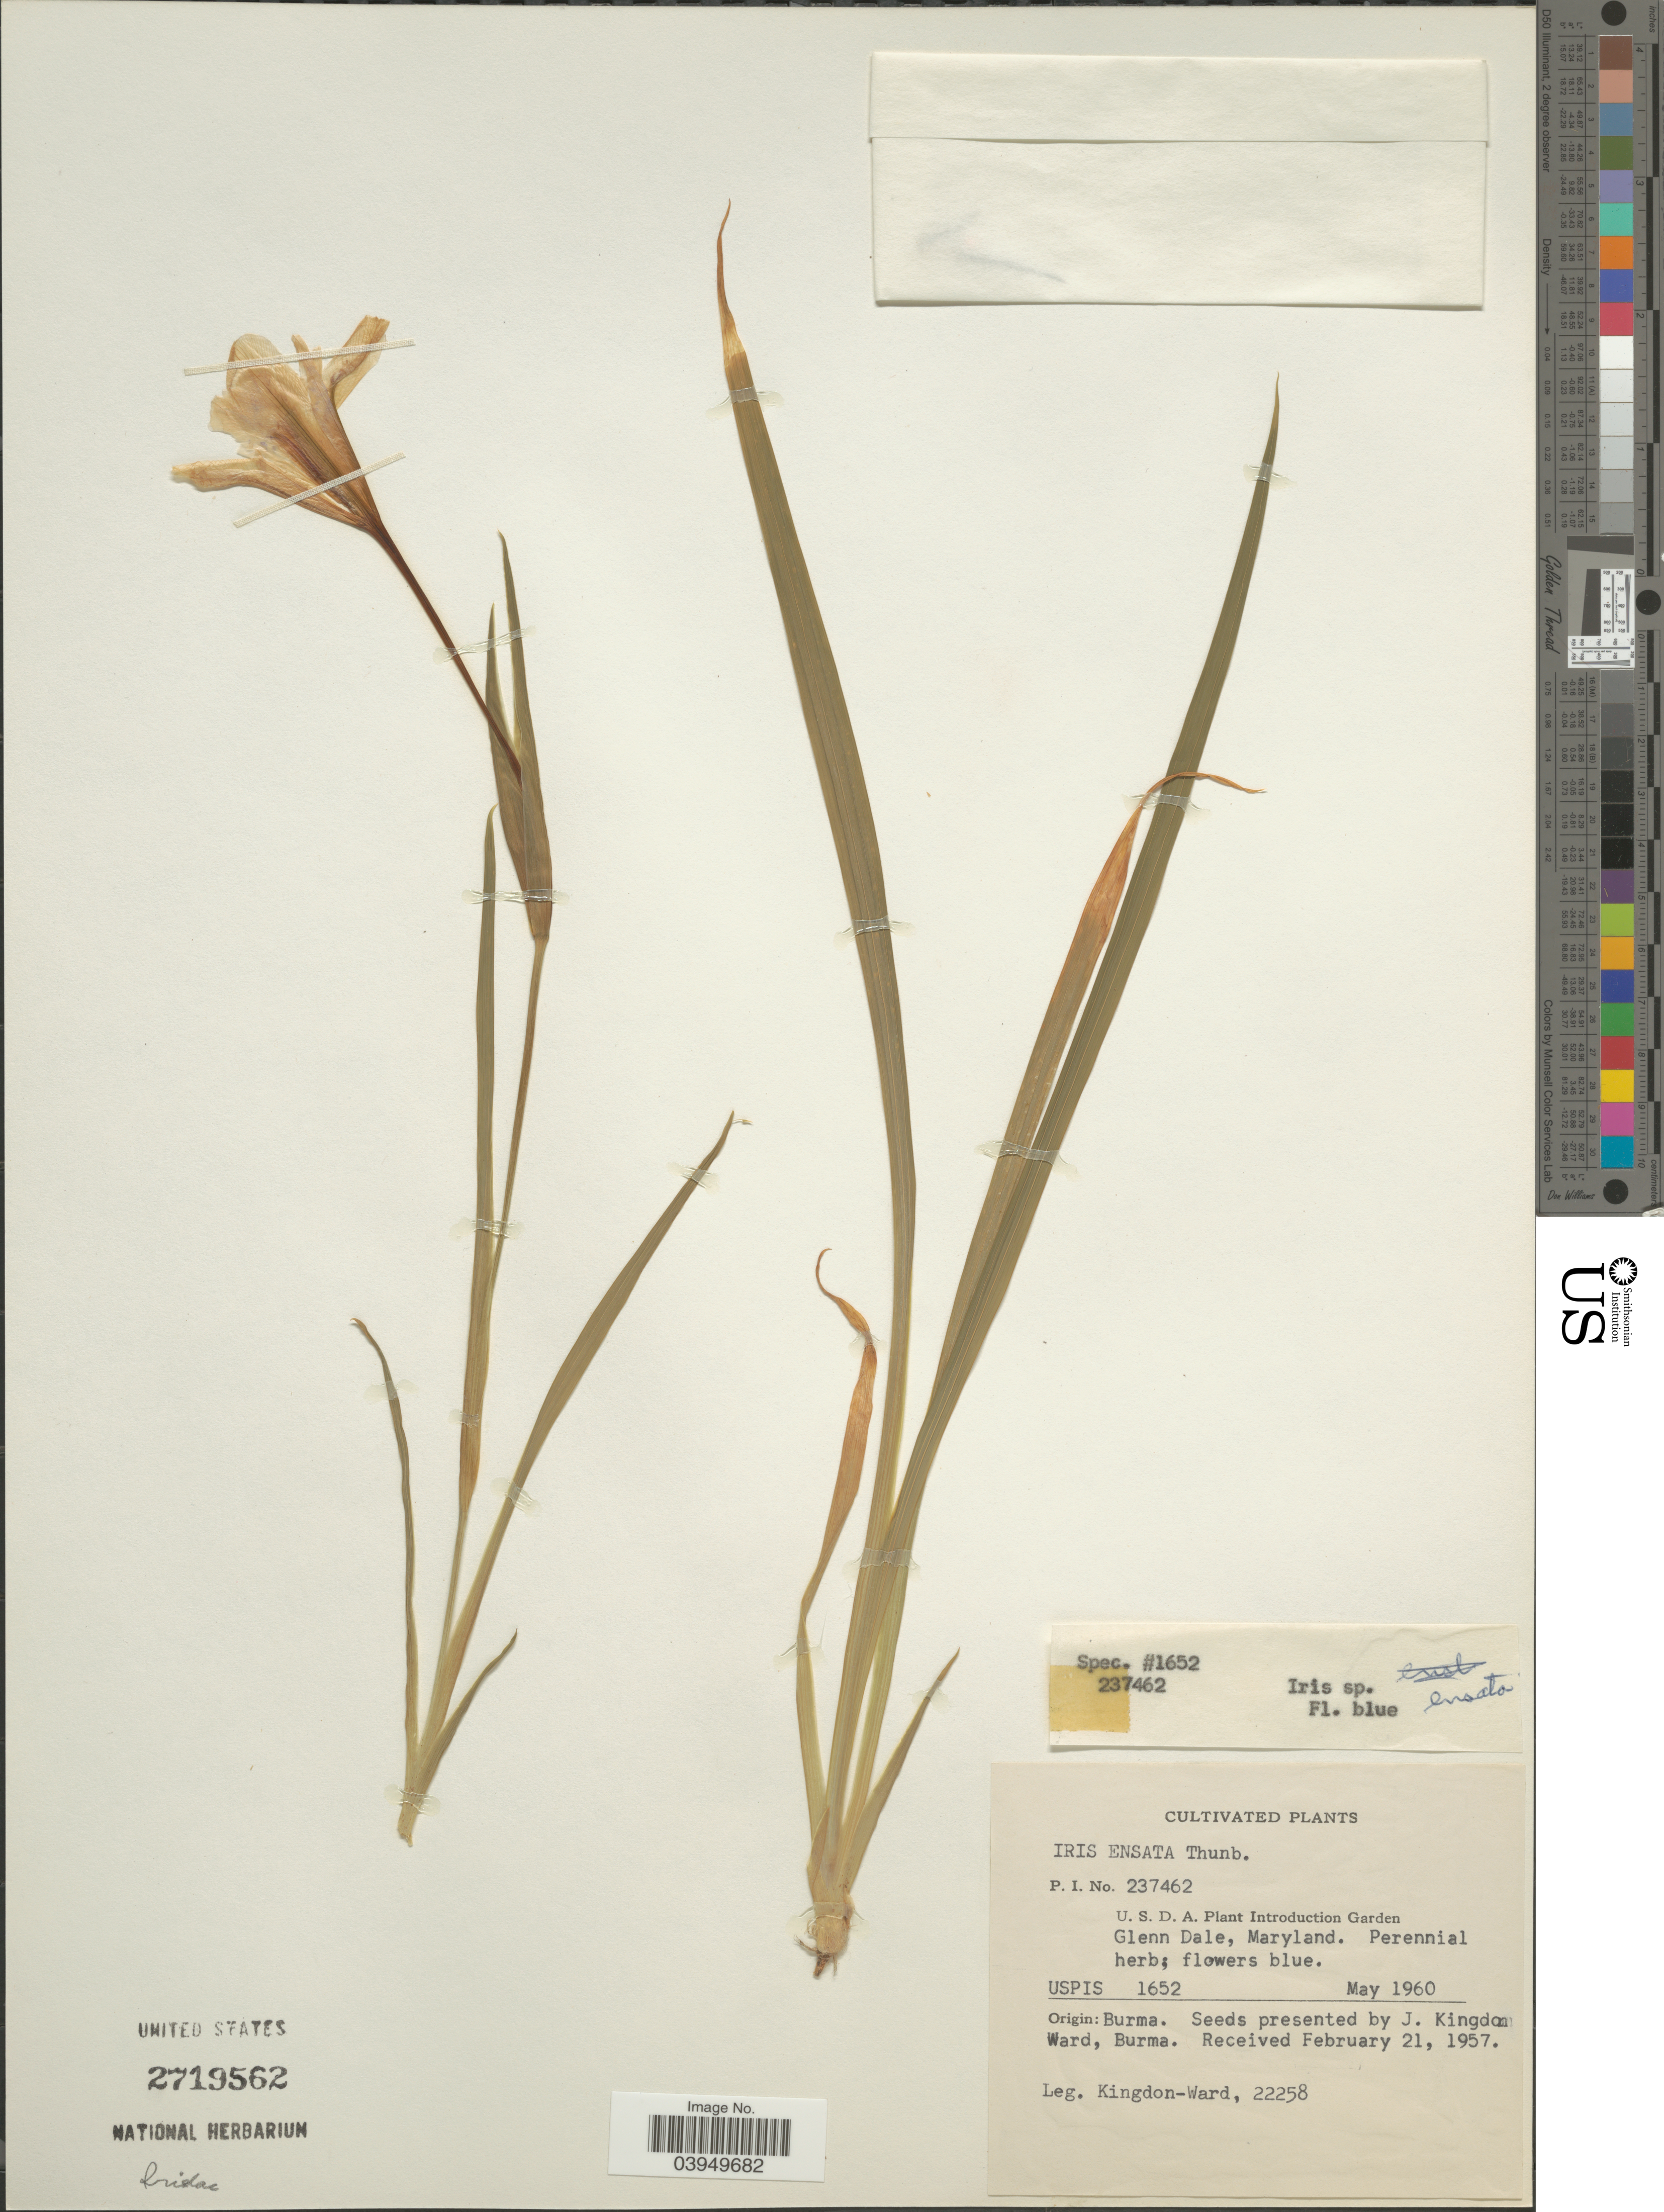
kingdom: Plantae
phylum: Tracheophyta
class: Liliopsida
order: Asparagales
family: Iridaceae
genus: Iris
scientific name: Iris ensata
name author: Thunb.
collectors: USPIS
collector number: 1652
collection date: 1960-05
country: United States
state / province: Maryland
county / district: Prince George's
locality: U. S. D. A. Plant Introduction Garden. Glenn Dale.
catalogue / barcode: US 2719562